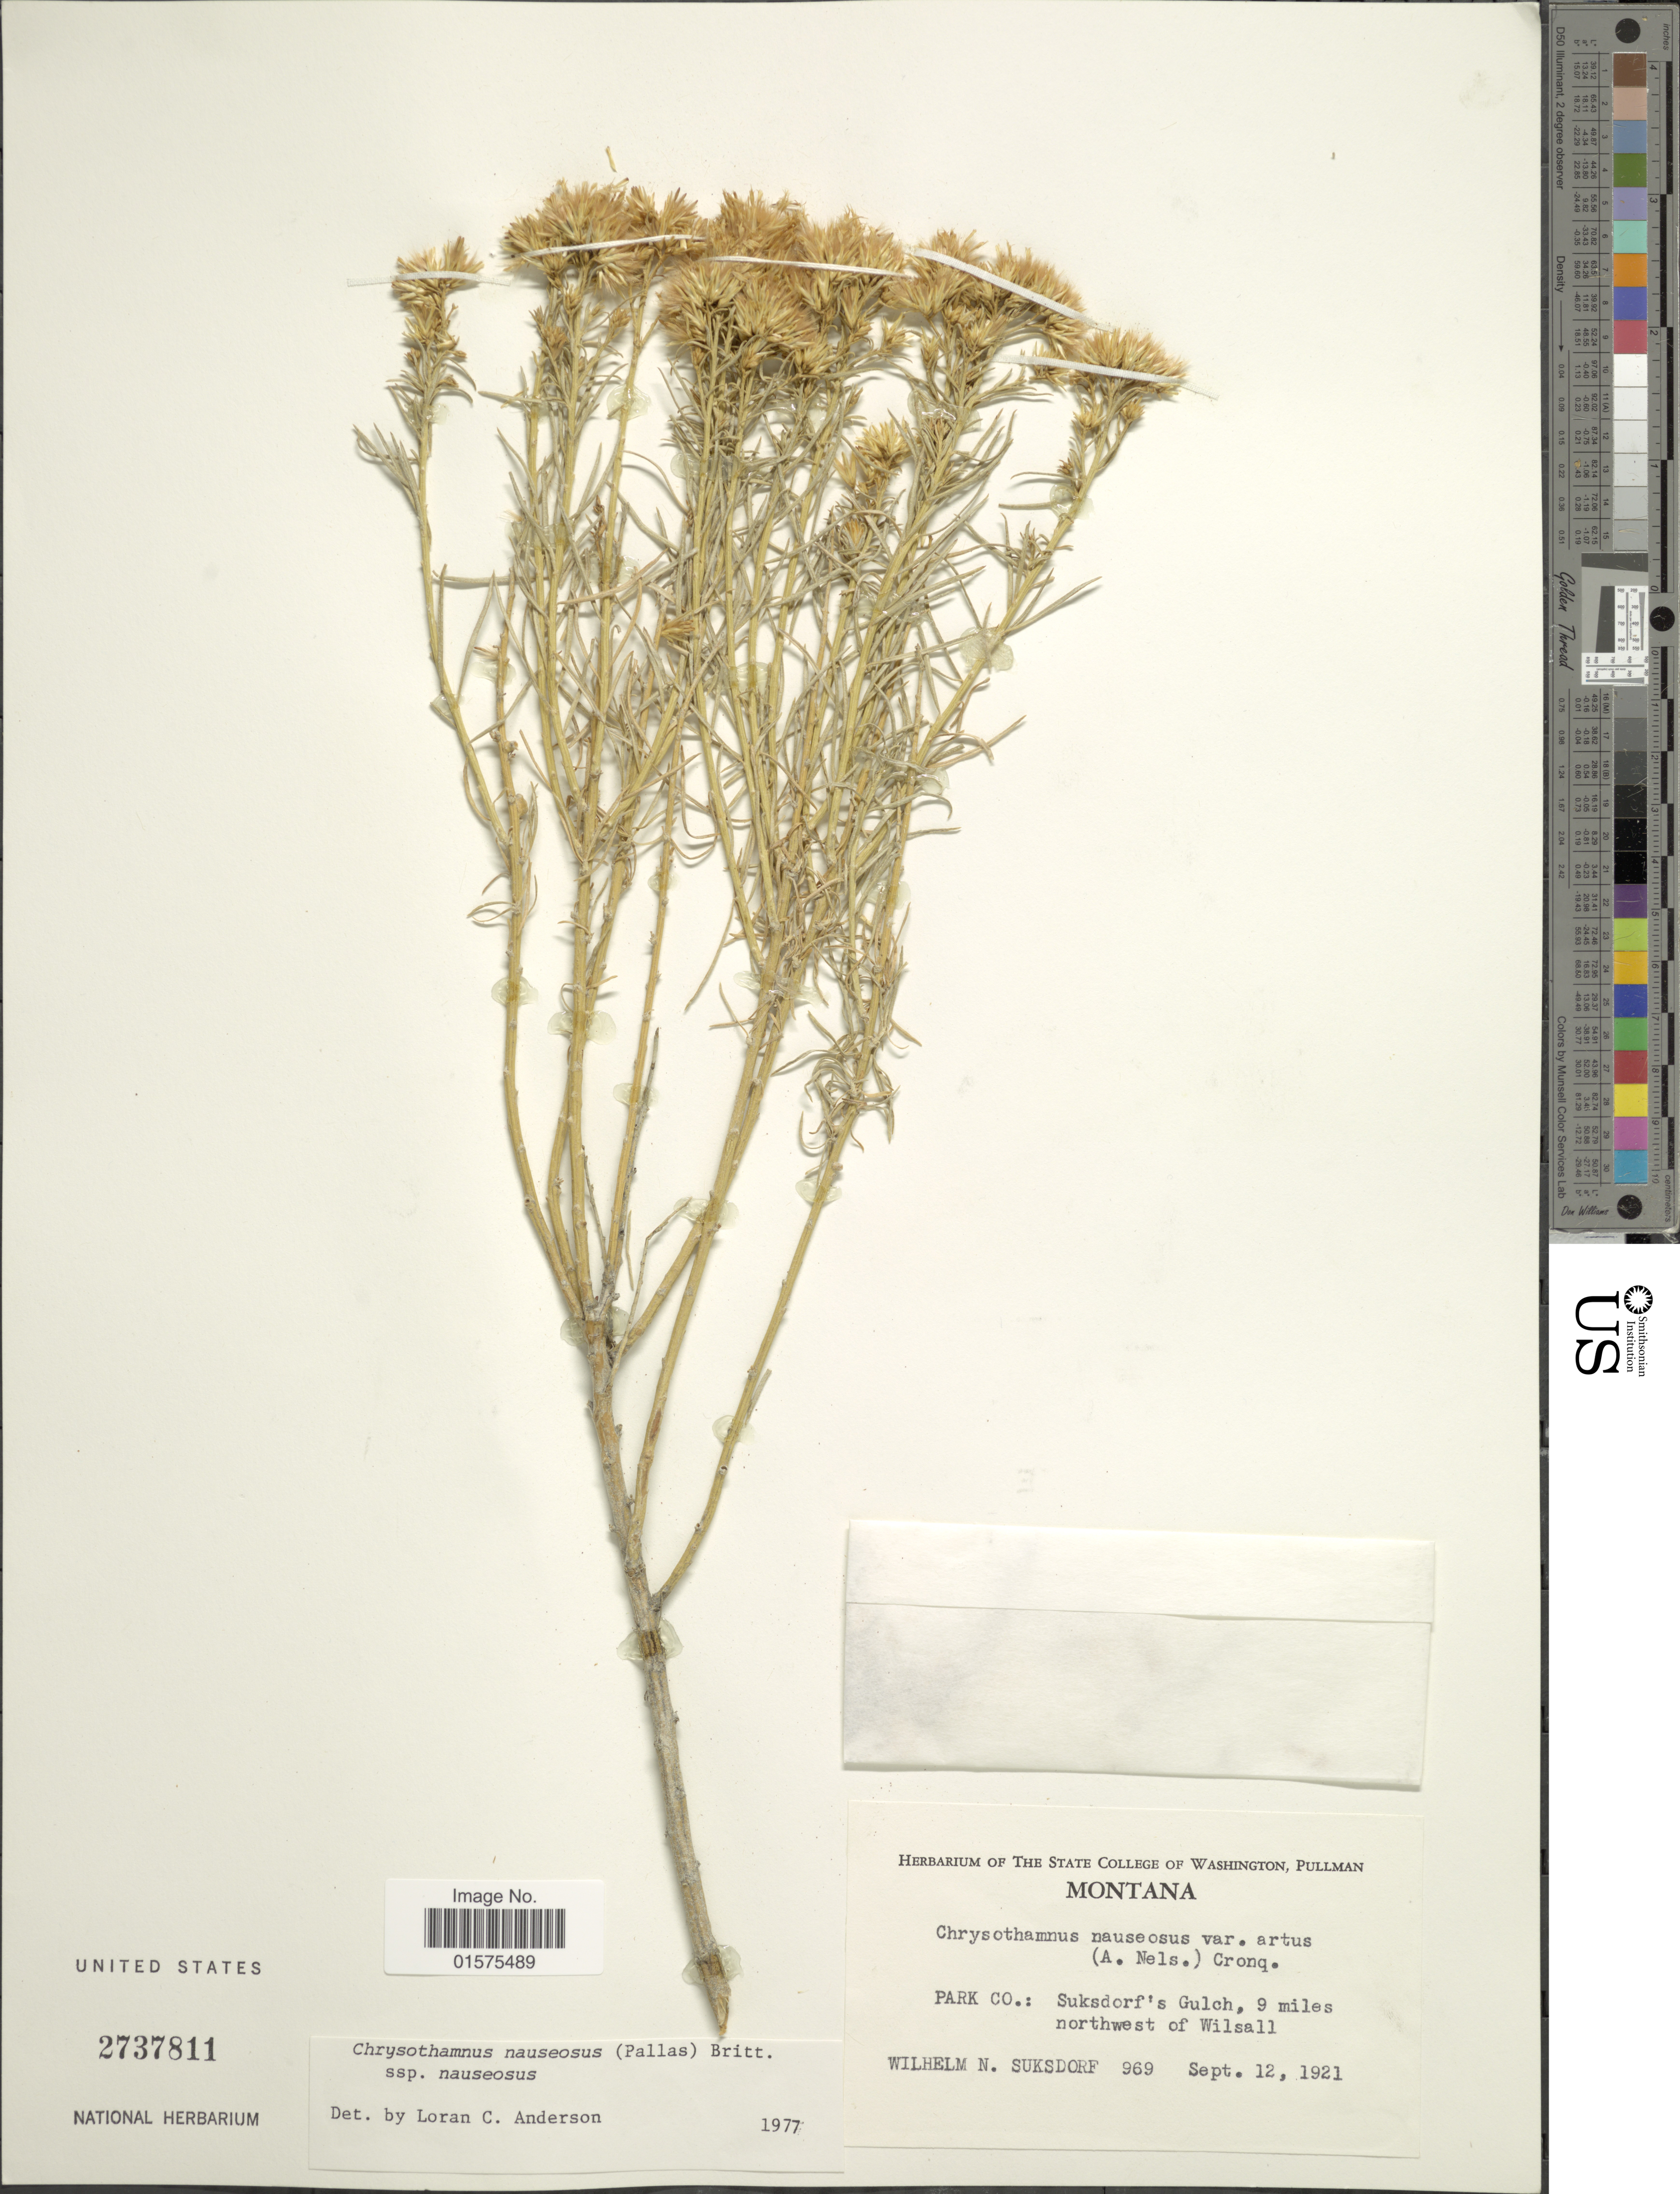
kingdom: Plantae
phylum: Tracheophyta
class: Magnoliopsida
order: Asterales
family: Asteraceae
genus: Ericameria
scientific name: Ericameria nauseosa var. nauseosa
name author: (Pall. ex Pursh) G.L. Nesom & G.I. Baird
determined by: Urbatsch, Lowell E., Curator (LSU), Louisiana State University (UNITED STATES)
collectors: W. N. Suksdorf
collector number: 969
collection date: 1921-09-12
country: United States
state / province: Montana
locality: Park Co.: Suksdorf's Gulch, 9 miles northwest of Wilsall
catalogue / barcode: US 2737811